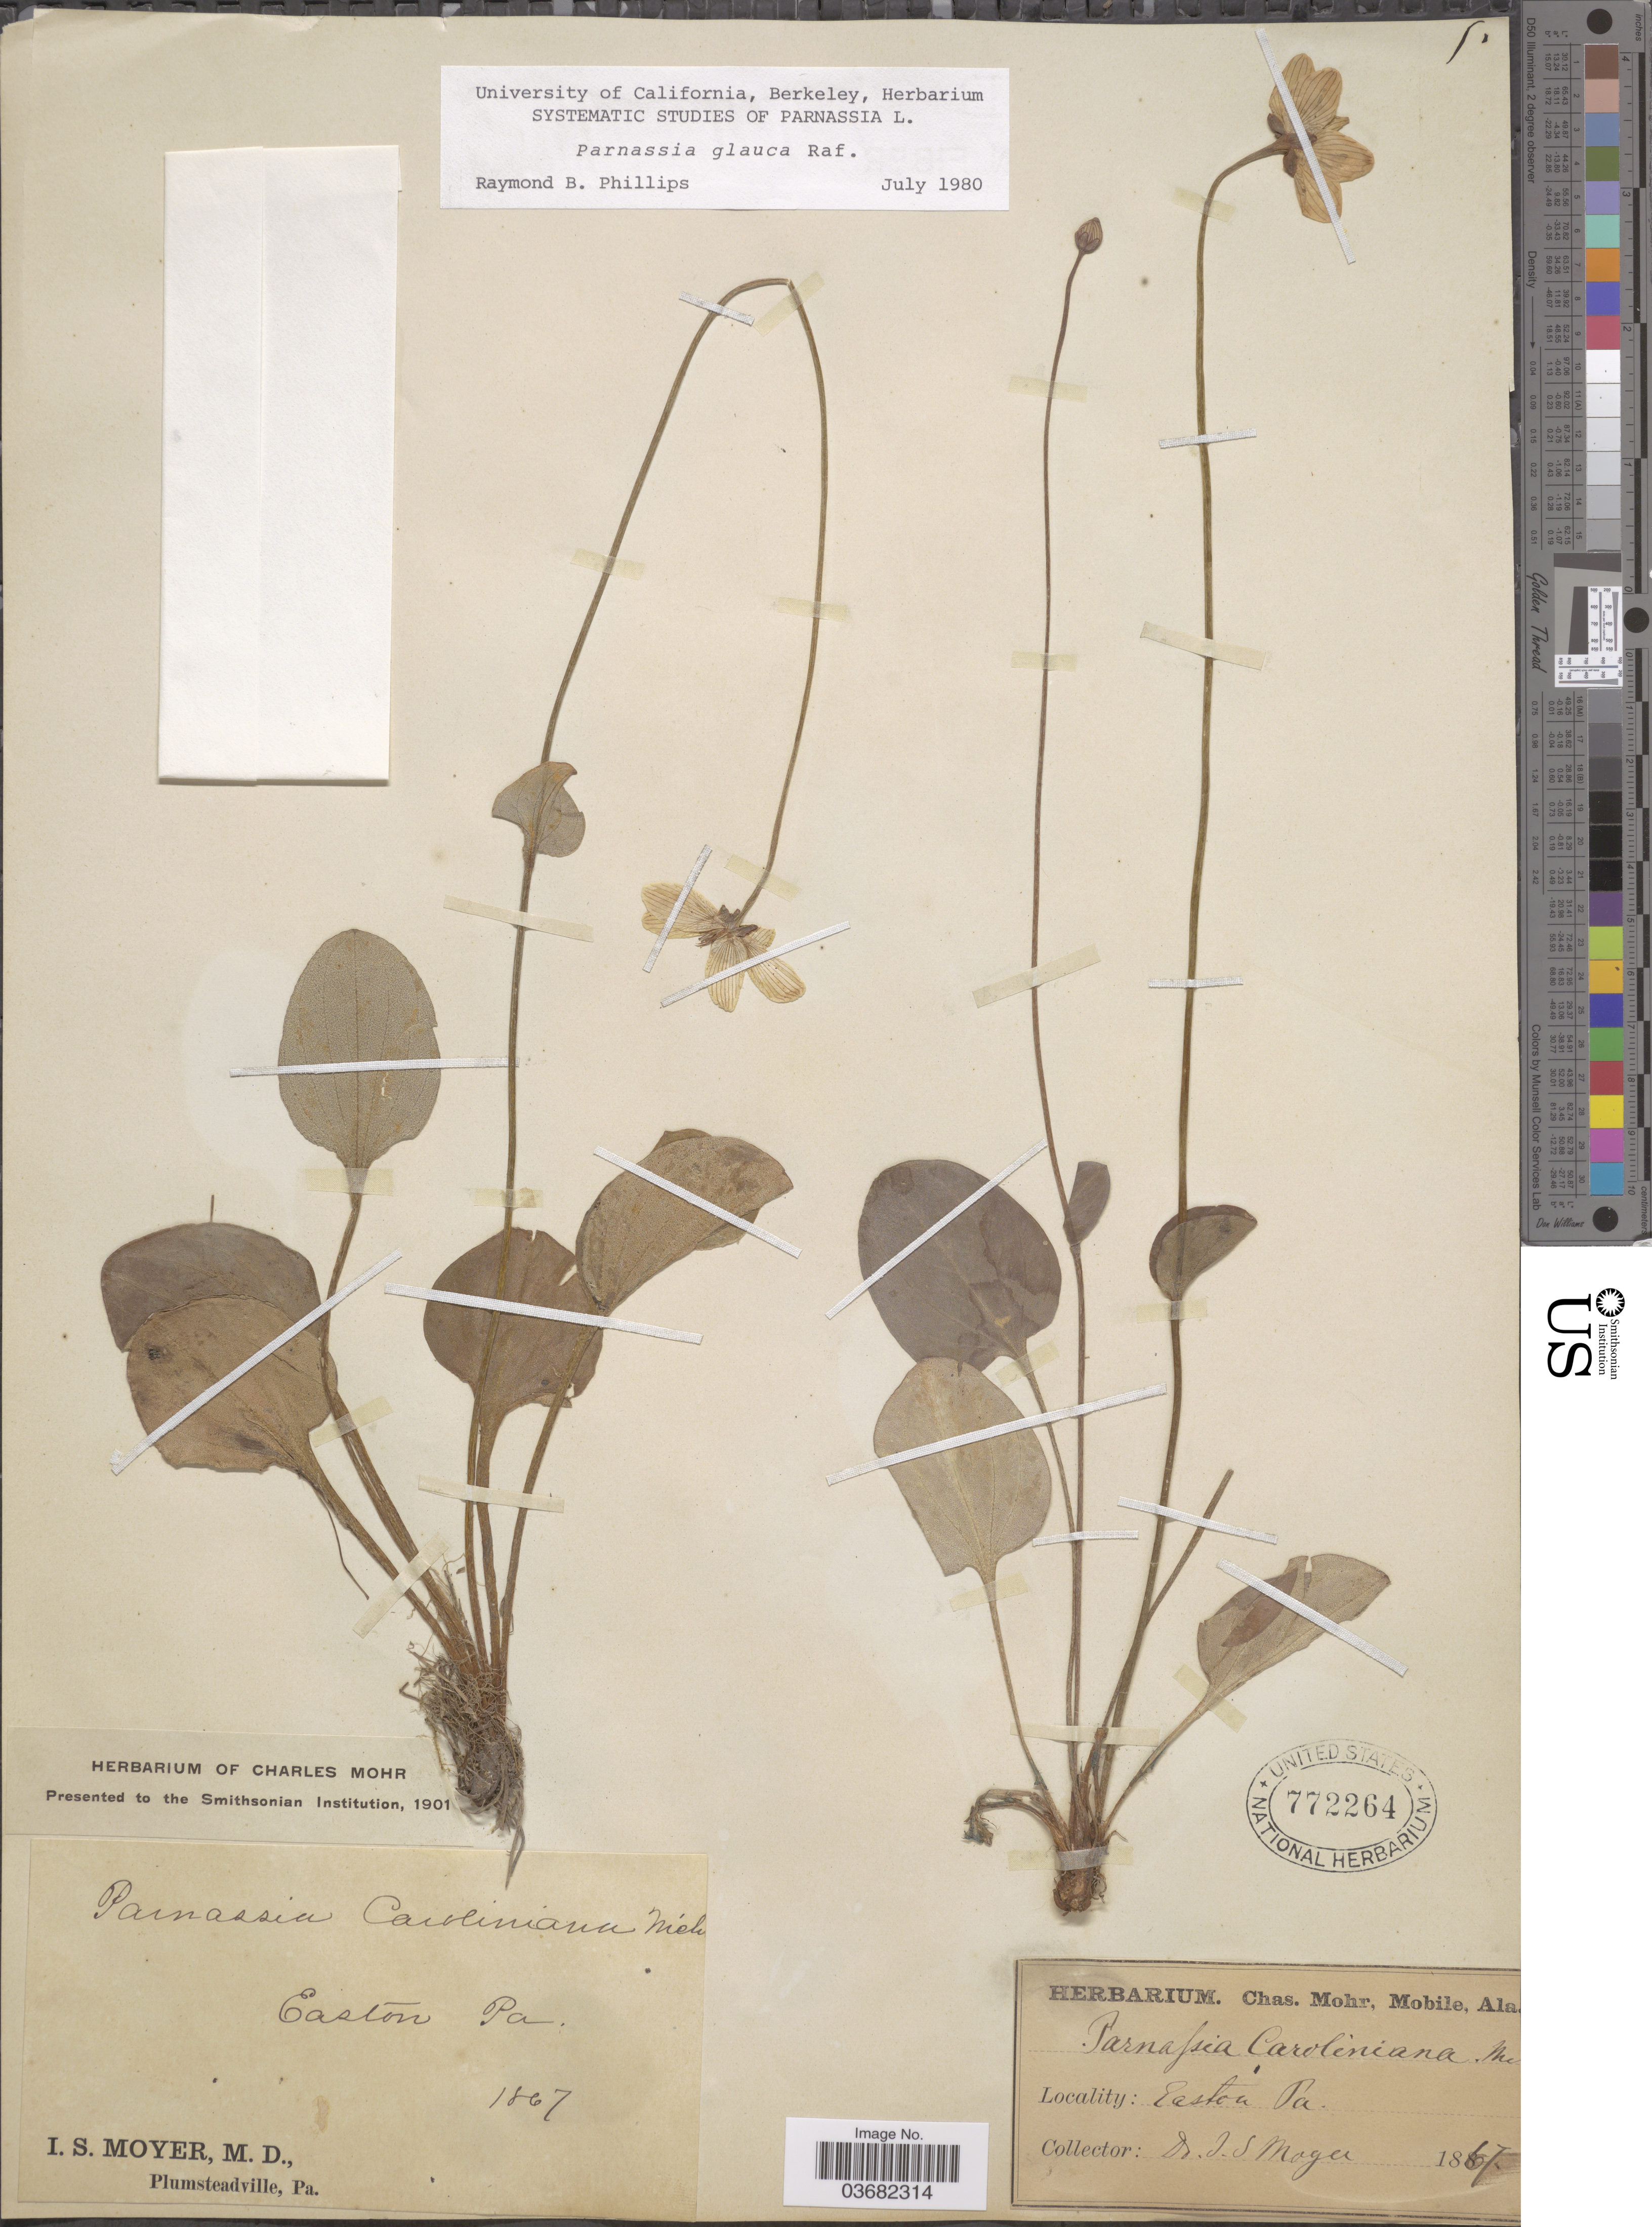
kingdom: Plantae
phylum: Tracheophyta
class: Magnoliopsida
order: Celastrales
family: Parnassiaceae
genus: Parnassia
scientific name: Parnassia glauca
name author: Raf.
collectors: I. S. Moyer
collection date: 1867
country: United States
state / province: Pennsylvania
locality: Easton.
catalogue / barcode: US 772264